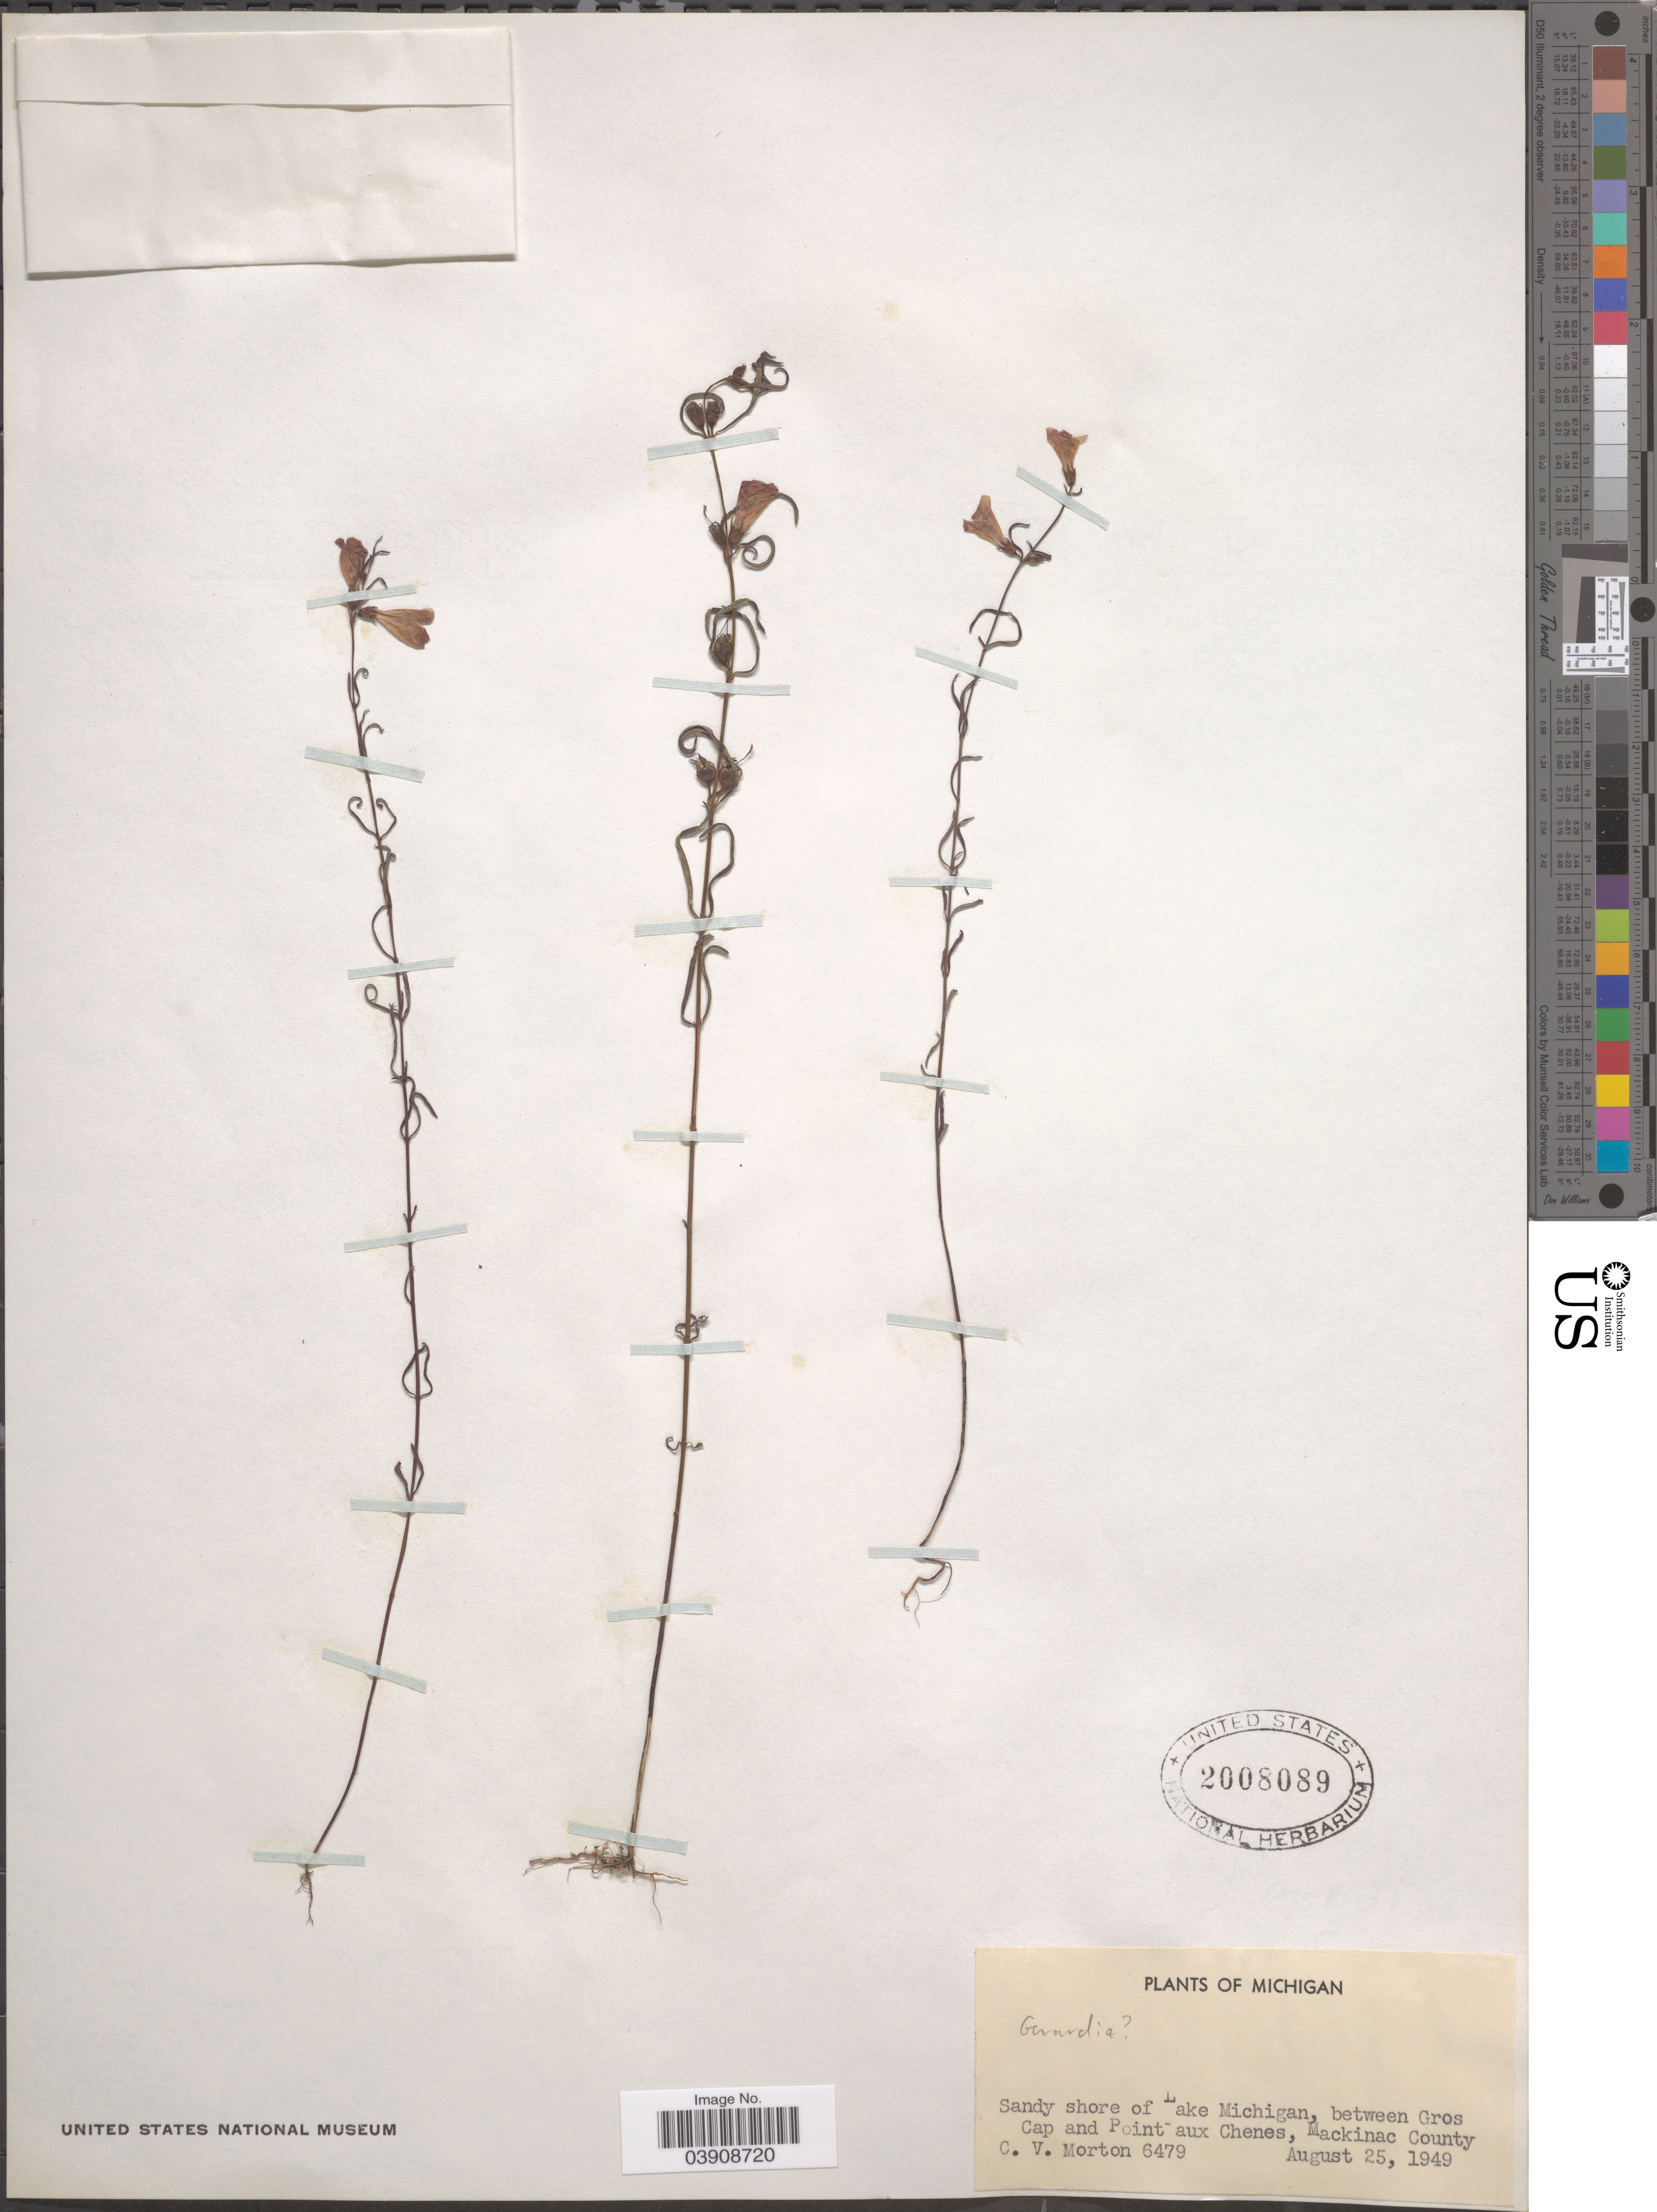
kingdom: Plantae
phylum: Tracheophyta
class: Magnoliopsida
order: Lamiales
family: Orobanchaceae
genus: Agalinis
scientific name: Agalinis sp.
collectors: C. V. Morton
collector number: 6479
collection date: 1949-08-25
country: United States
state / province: Michigan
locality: Sandy shore of Lake Michigan, between Gros Cap and Point aux Chenes, Mackinac County.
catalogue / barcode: US 2008089